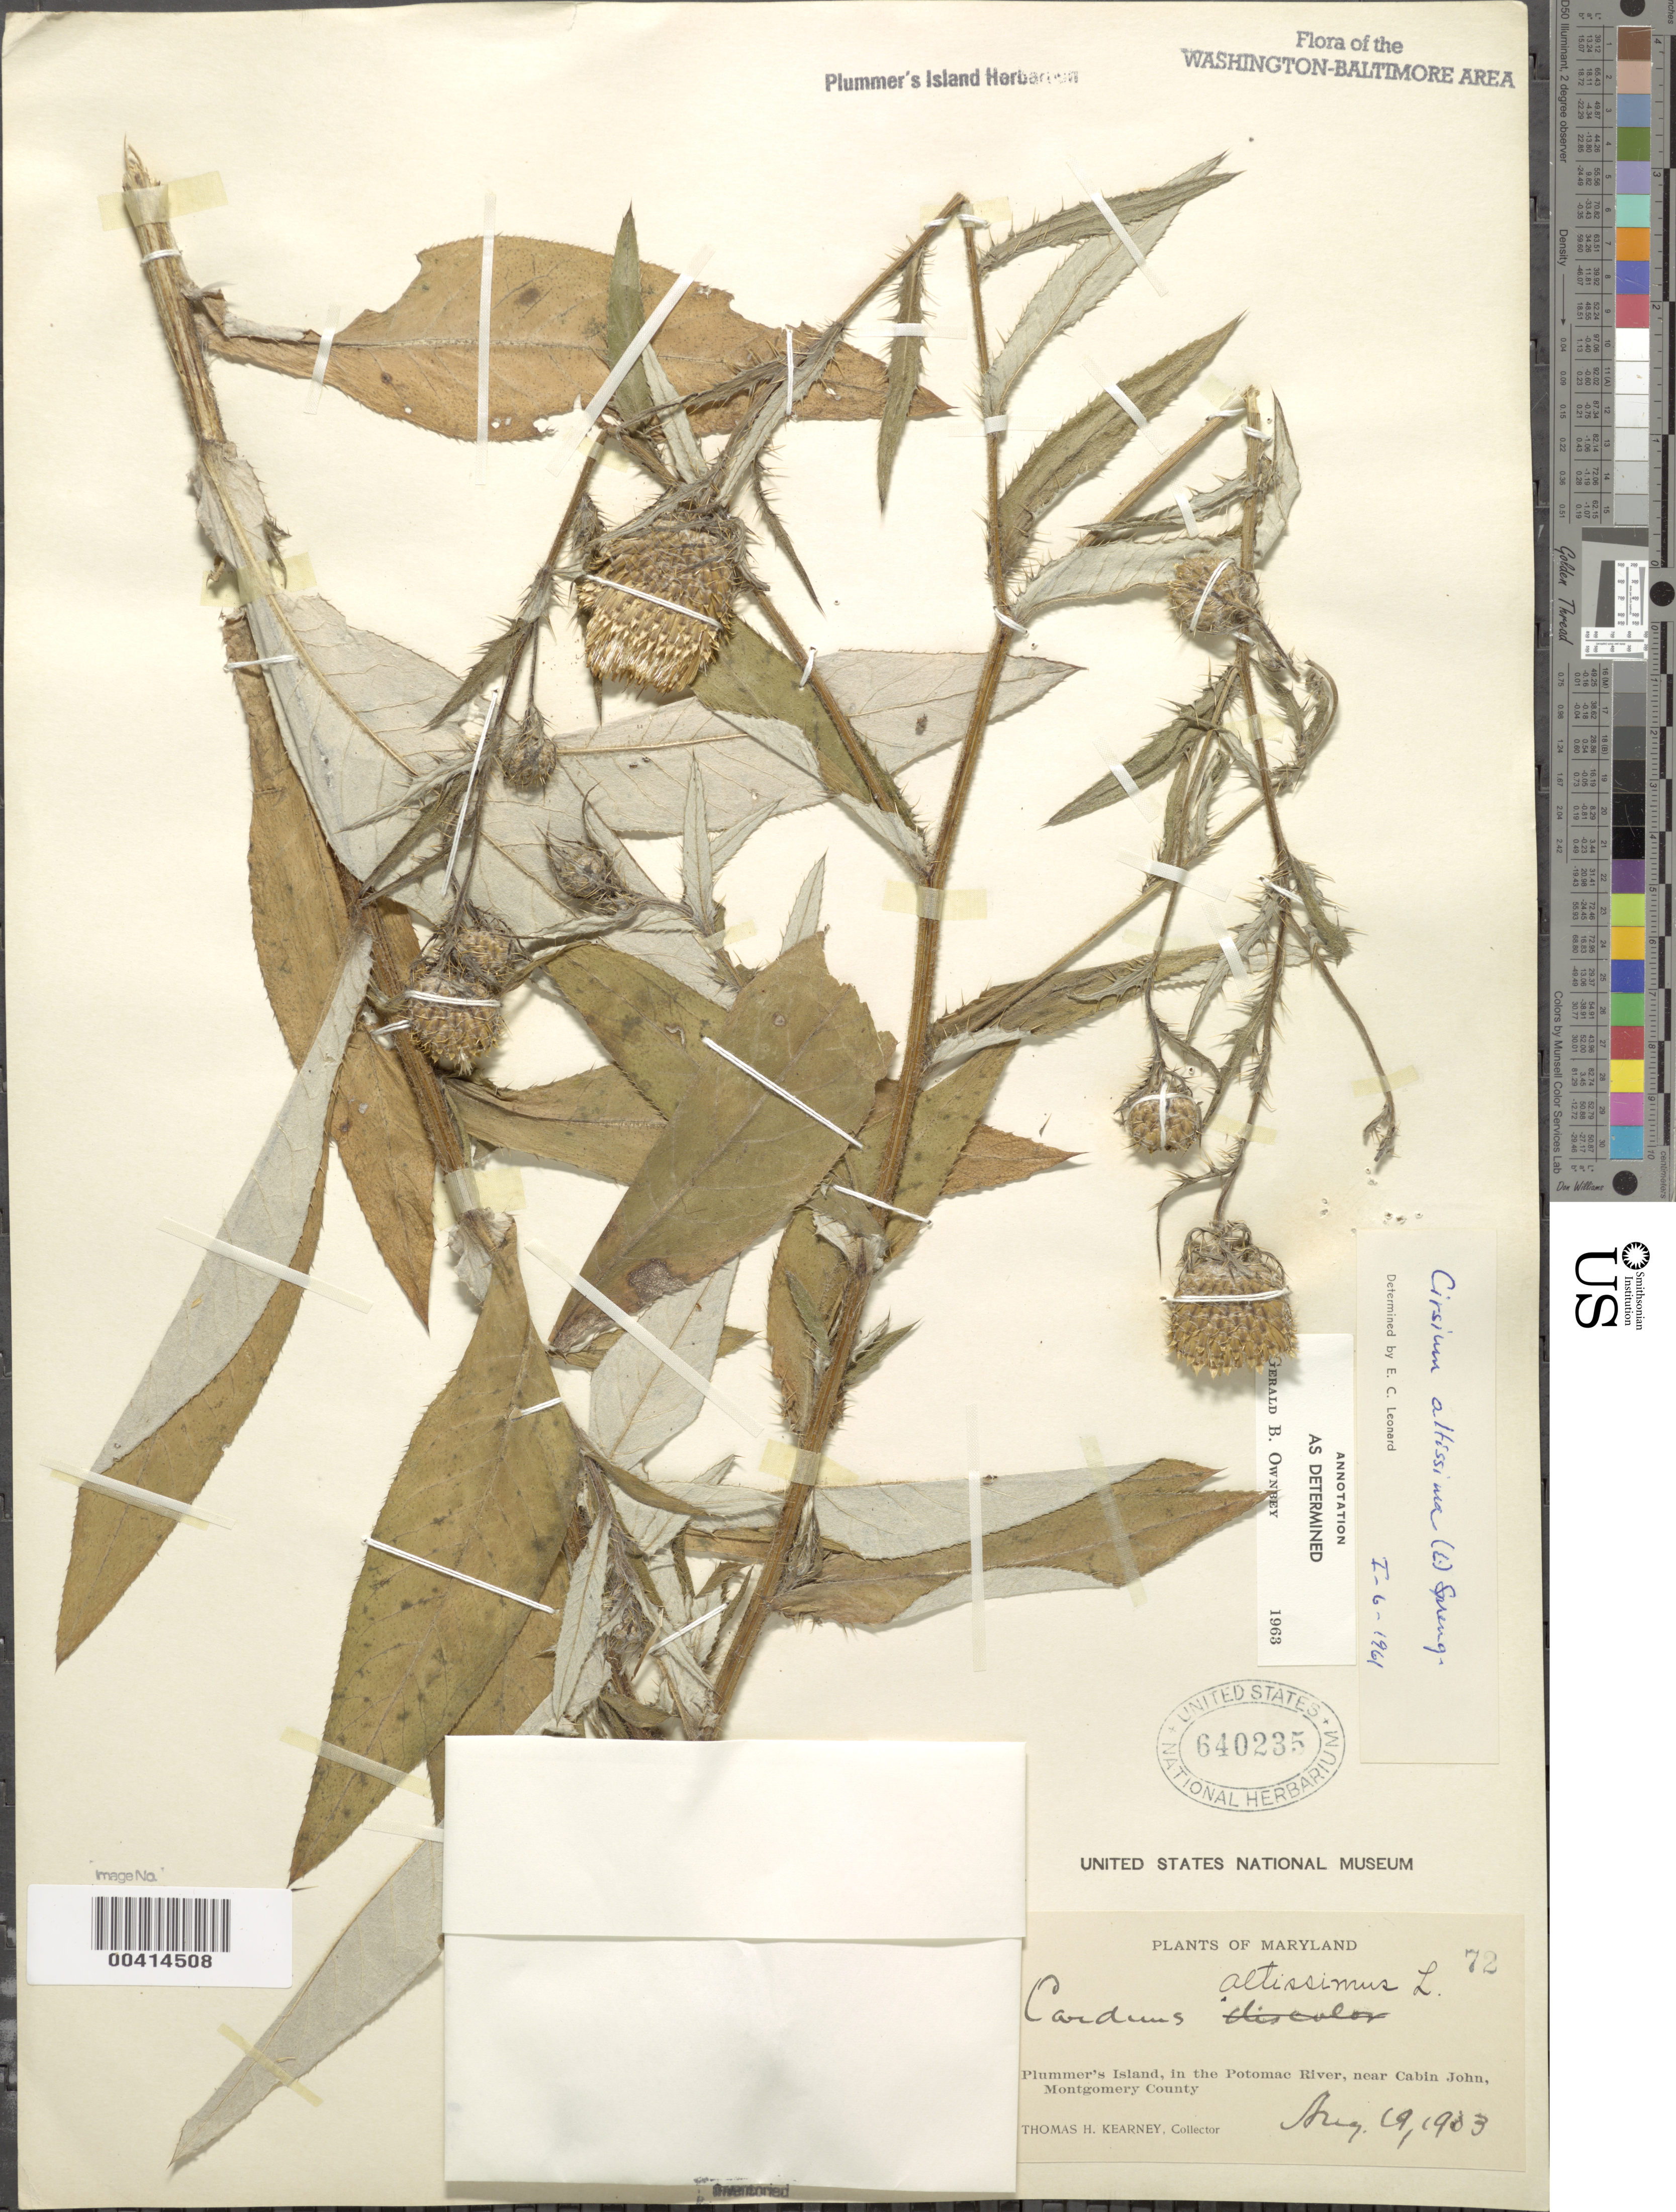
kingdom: Plantae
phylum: Tracheophyta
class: Magnoliopsida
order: Asterales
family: Asteraceae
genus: Cirsium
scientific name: Cirsium altissimum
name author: (L.) Hill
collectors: T. H. Kearney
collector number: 72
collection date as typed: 19 Aug 1903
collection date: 1903-08-19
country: United States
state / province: Maryland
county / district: Montgomery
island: Plummers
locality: Plummer's Island C. & O. Canal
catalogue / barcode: US 640235